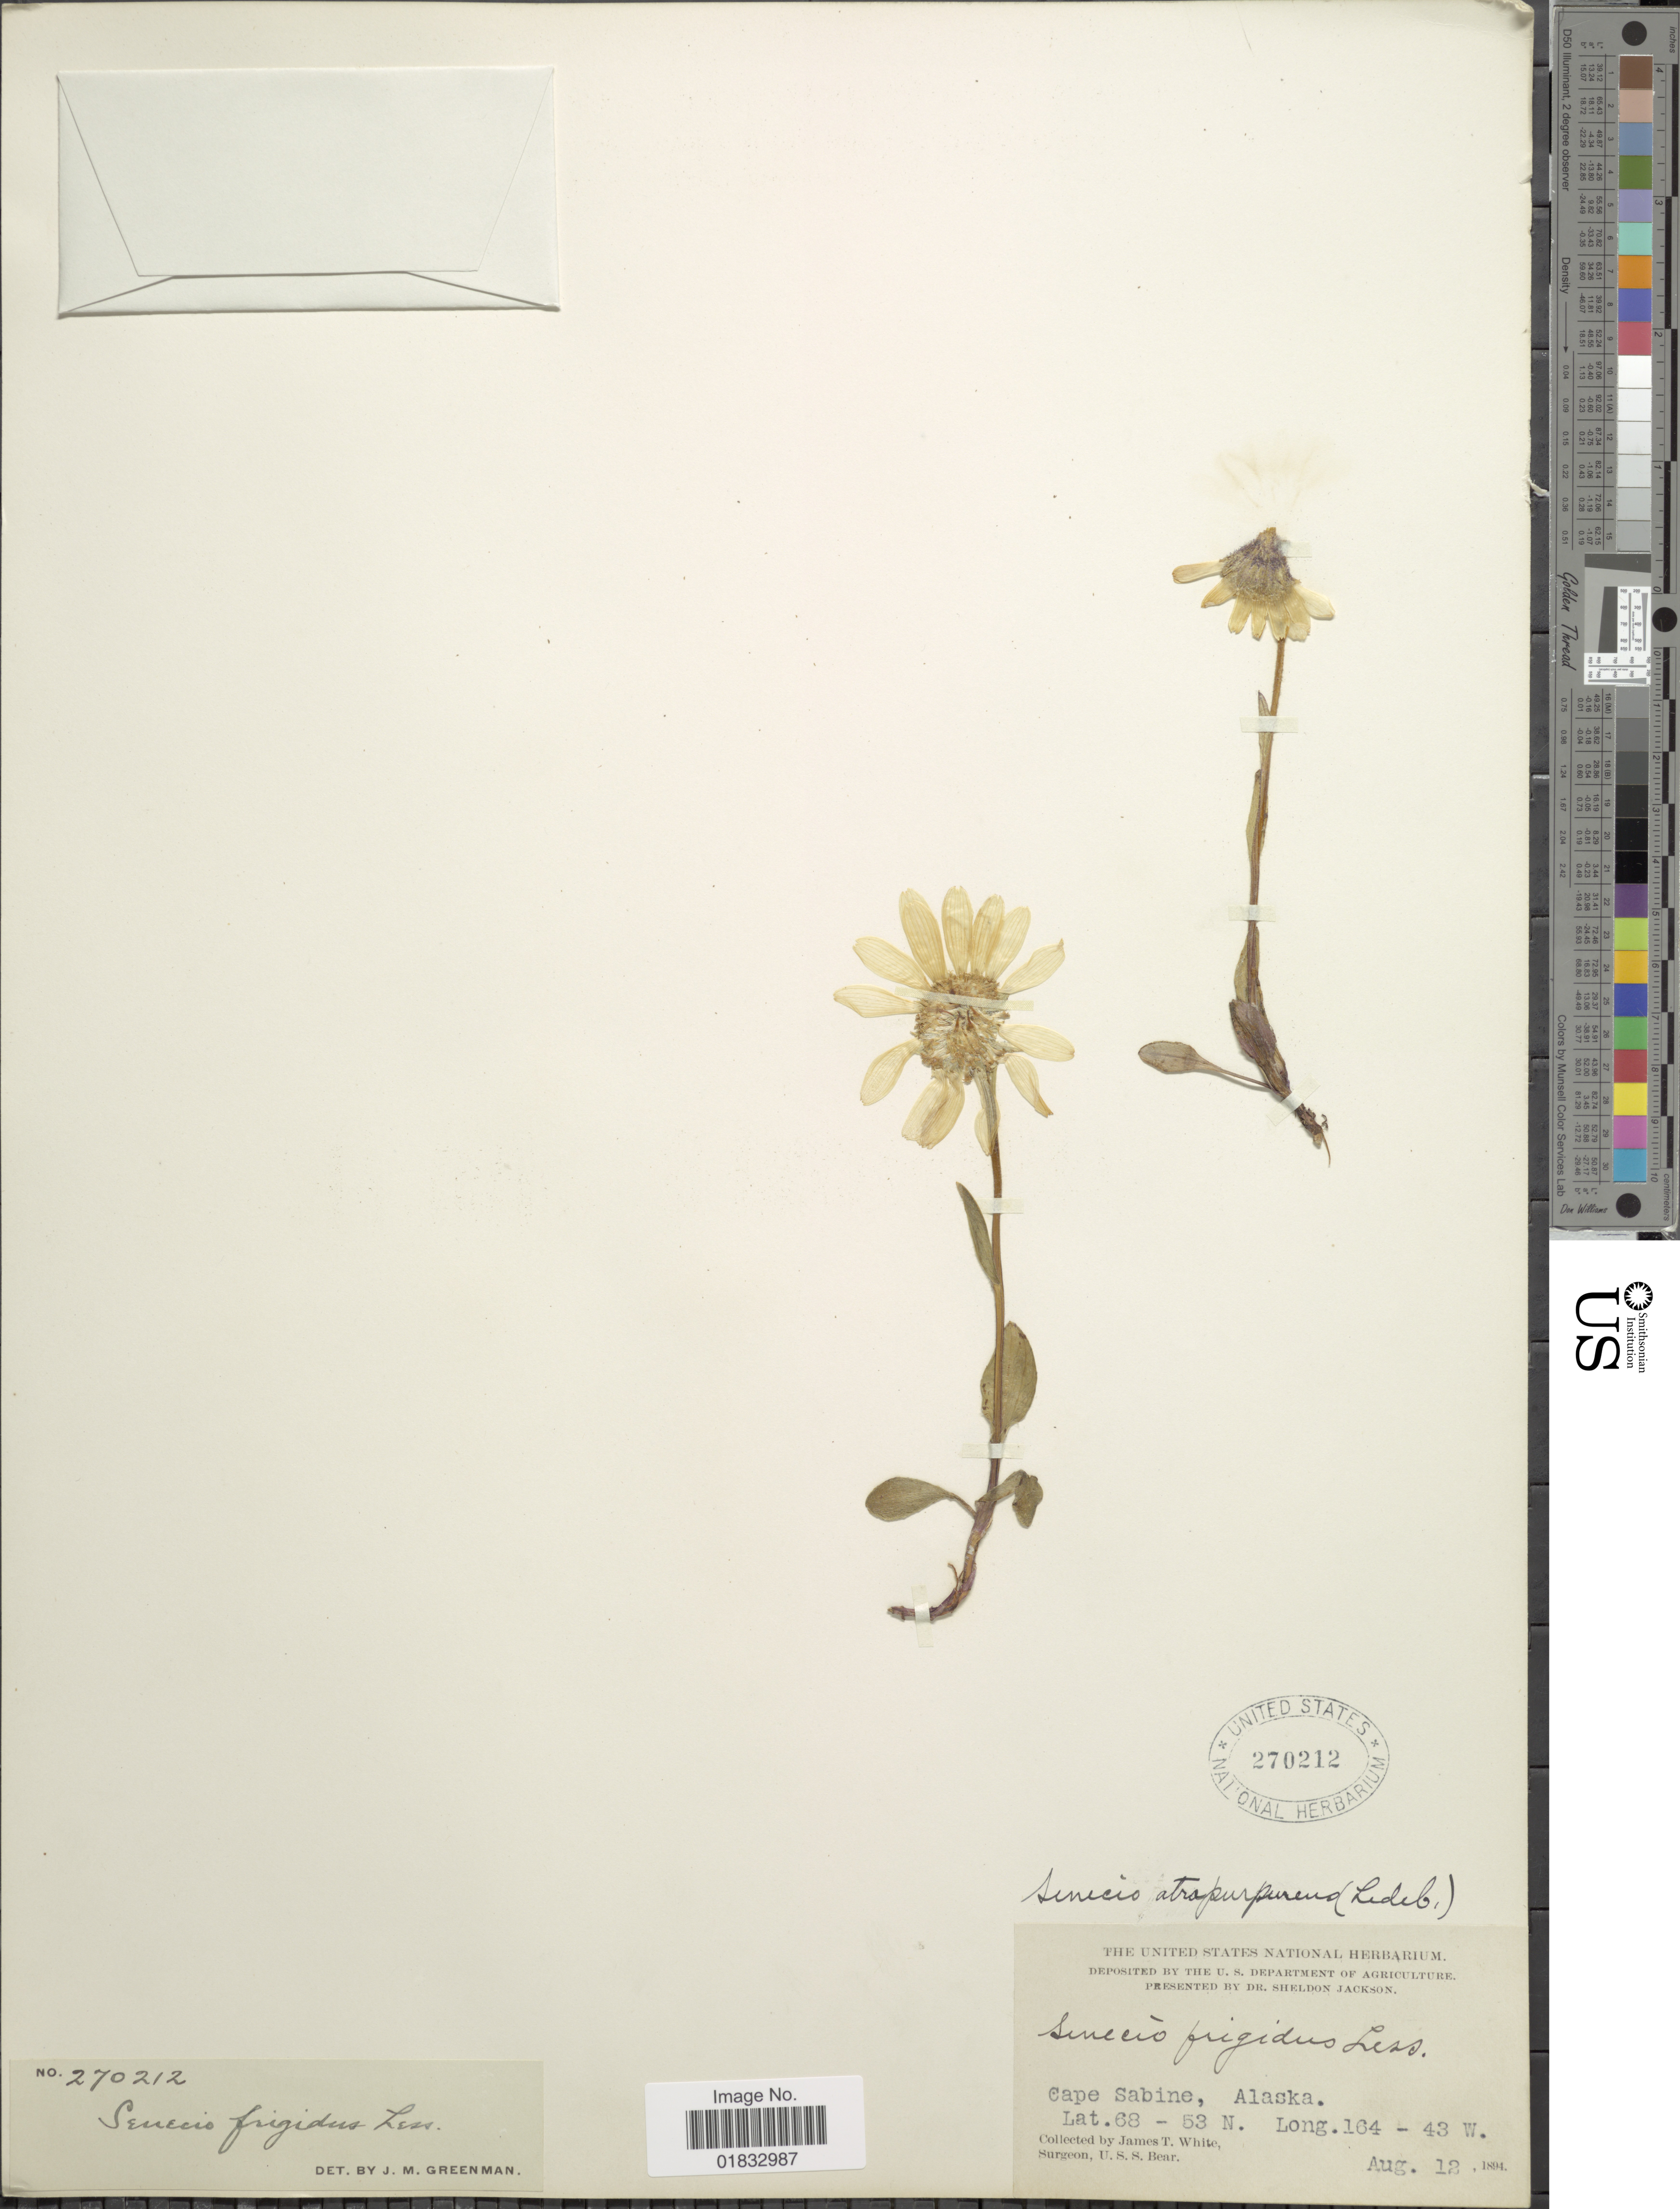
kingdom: Plantae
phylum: Tracheophyta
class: Magnoliopsida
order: Asterales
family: Asteraceae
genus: Tephroseris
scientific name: Tephroseris frigida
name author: (Richardson) Holub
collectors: J. T. White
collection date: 1894-08-12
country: United States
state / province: Alaska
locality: Cape Sabine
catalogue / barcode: US 270212